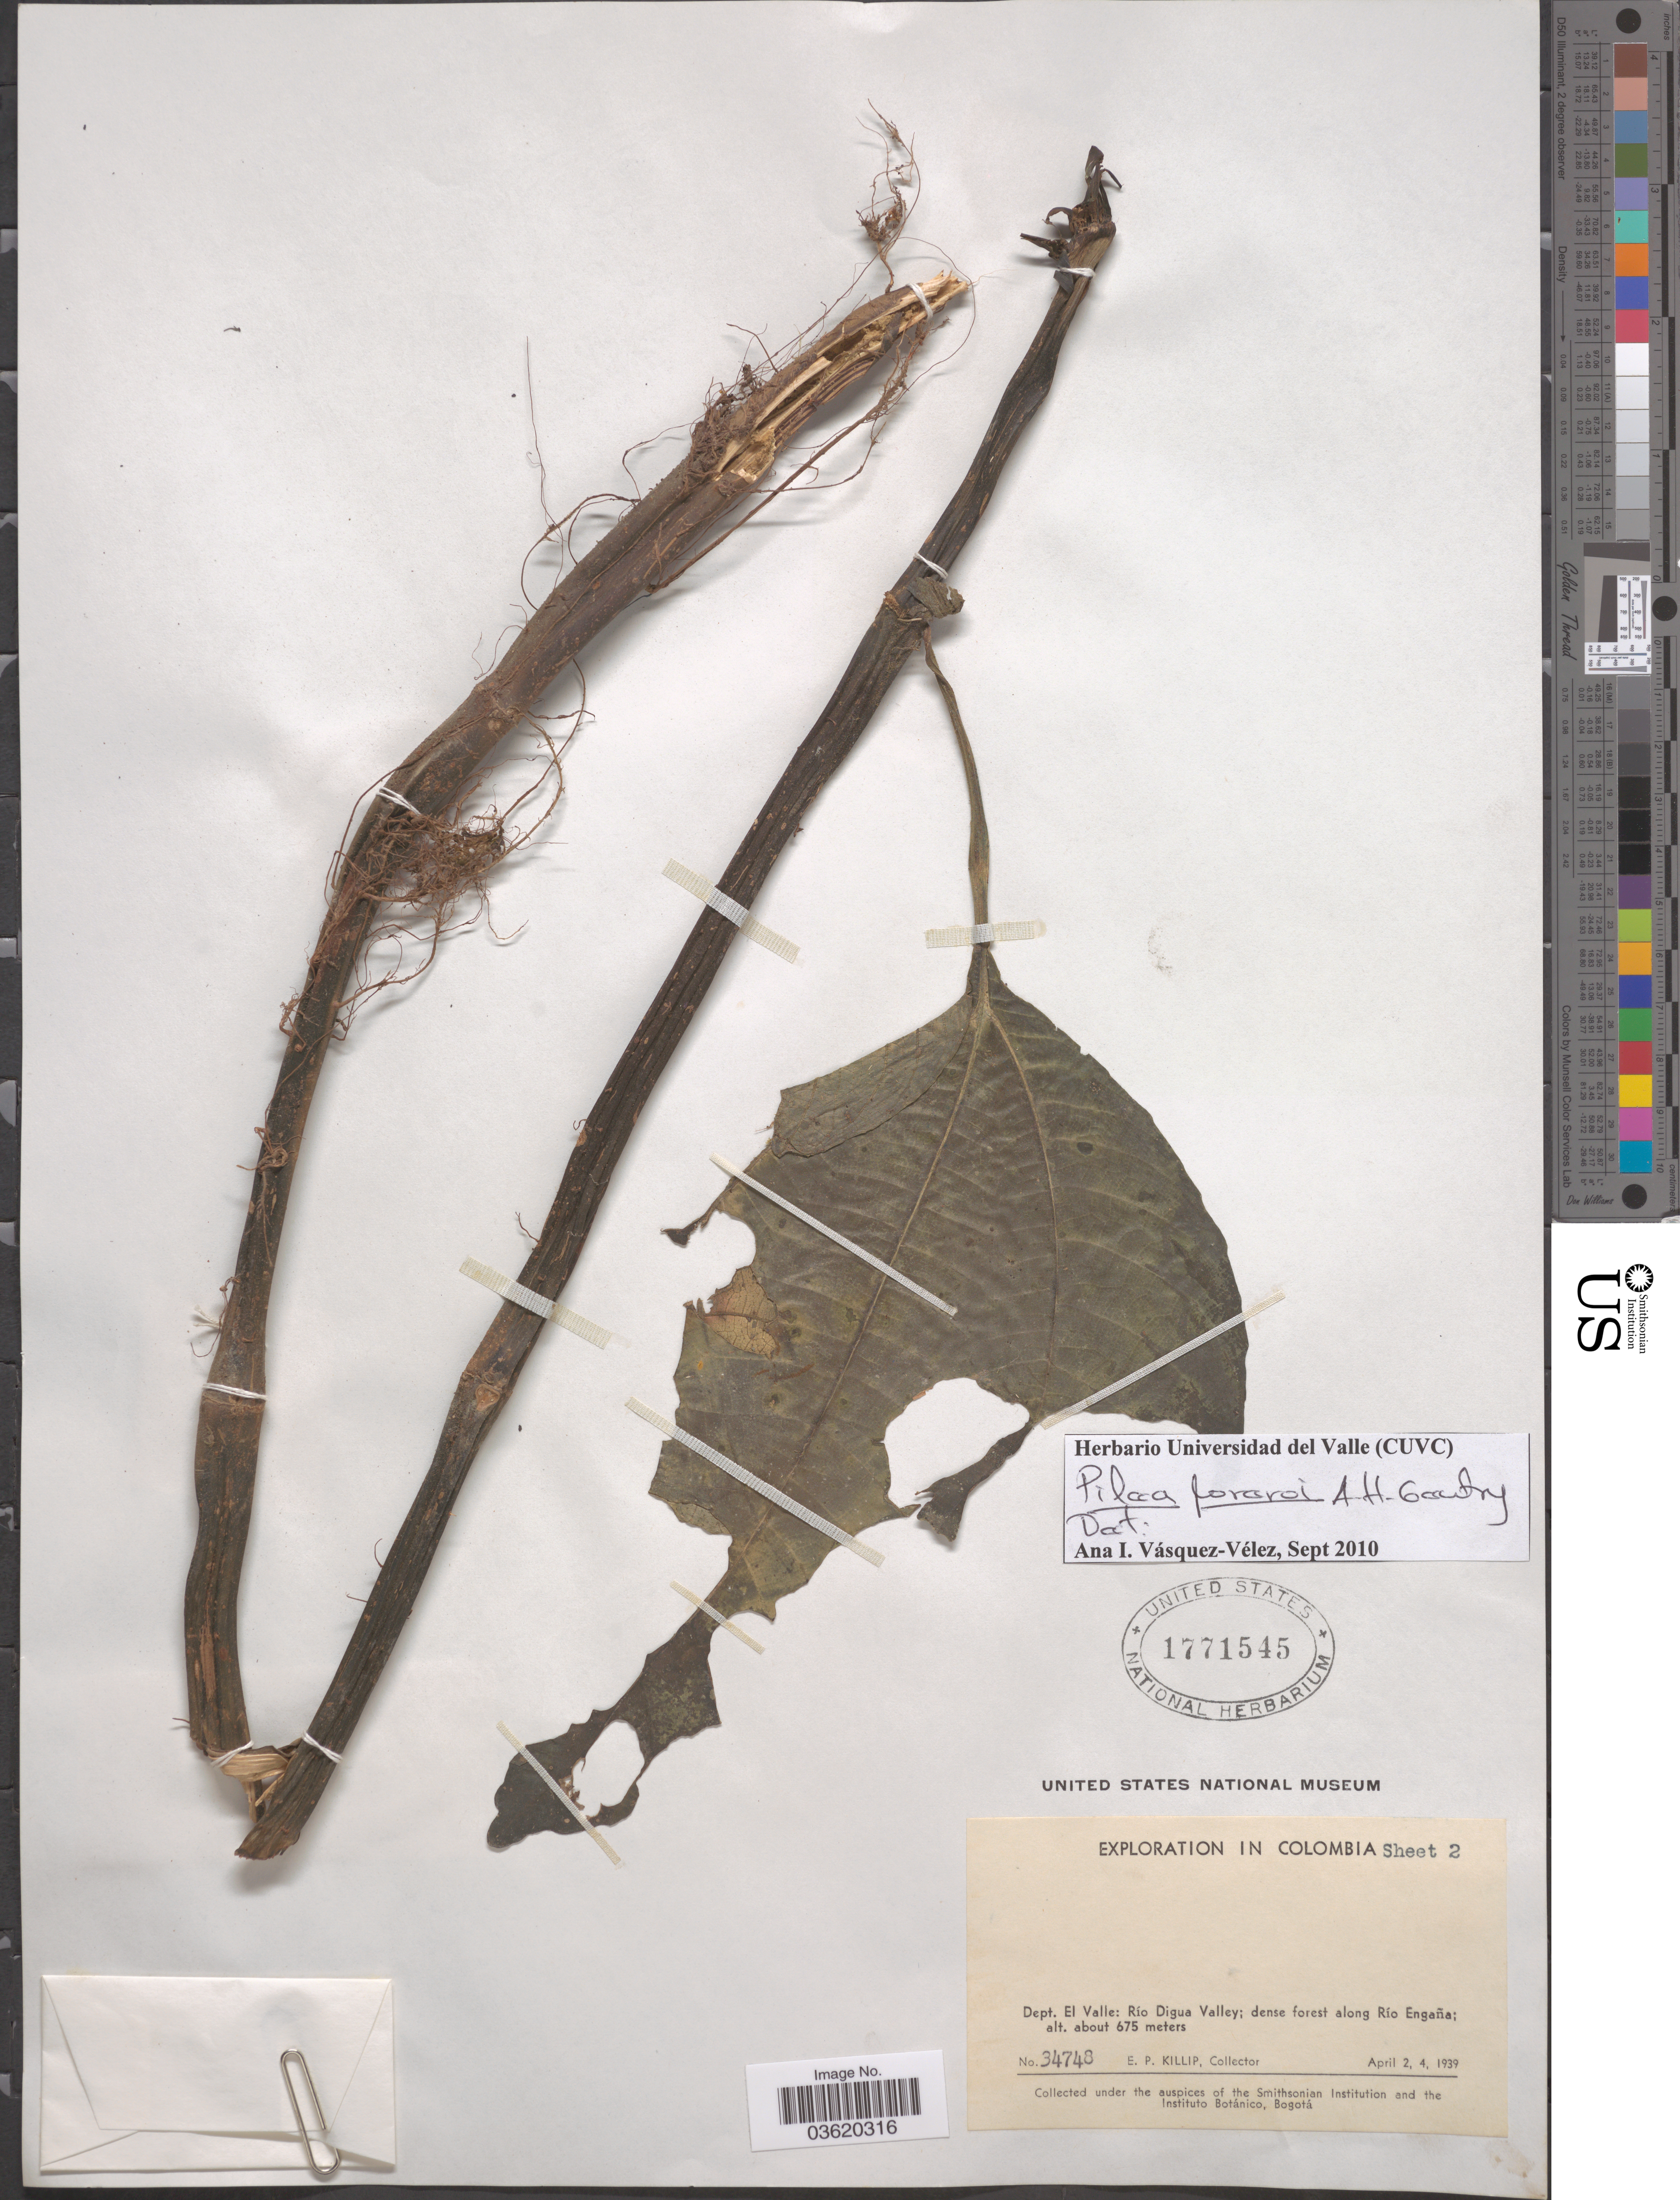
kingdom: Plantae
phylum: Tracheophyta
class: Magnoliopsida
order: Rosales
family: Urticaceae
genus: Pilea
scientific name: Pilea foreroi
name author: A.H. Gentry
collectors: E. P. Killip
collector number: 34748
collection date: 1939-04-02/1939-04-04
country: Colombia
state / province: Valle del Cauca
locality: Dept. El Valle: Río Digua Valley; dense forest along Río Engaña.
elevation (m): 675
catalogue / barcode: US 1771545